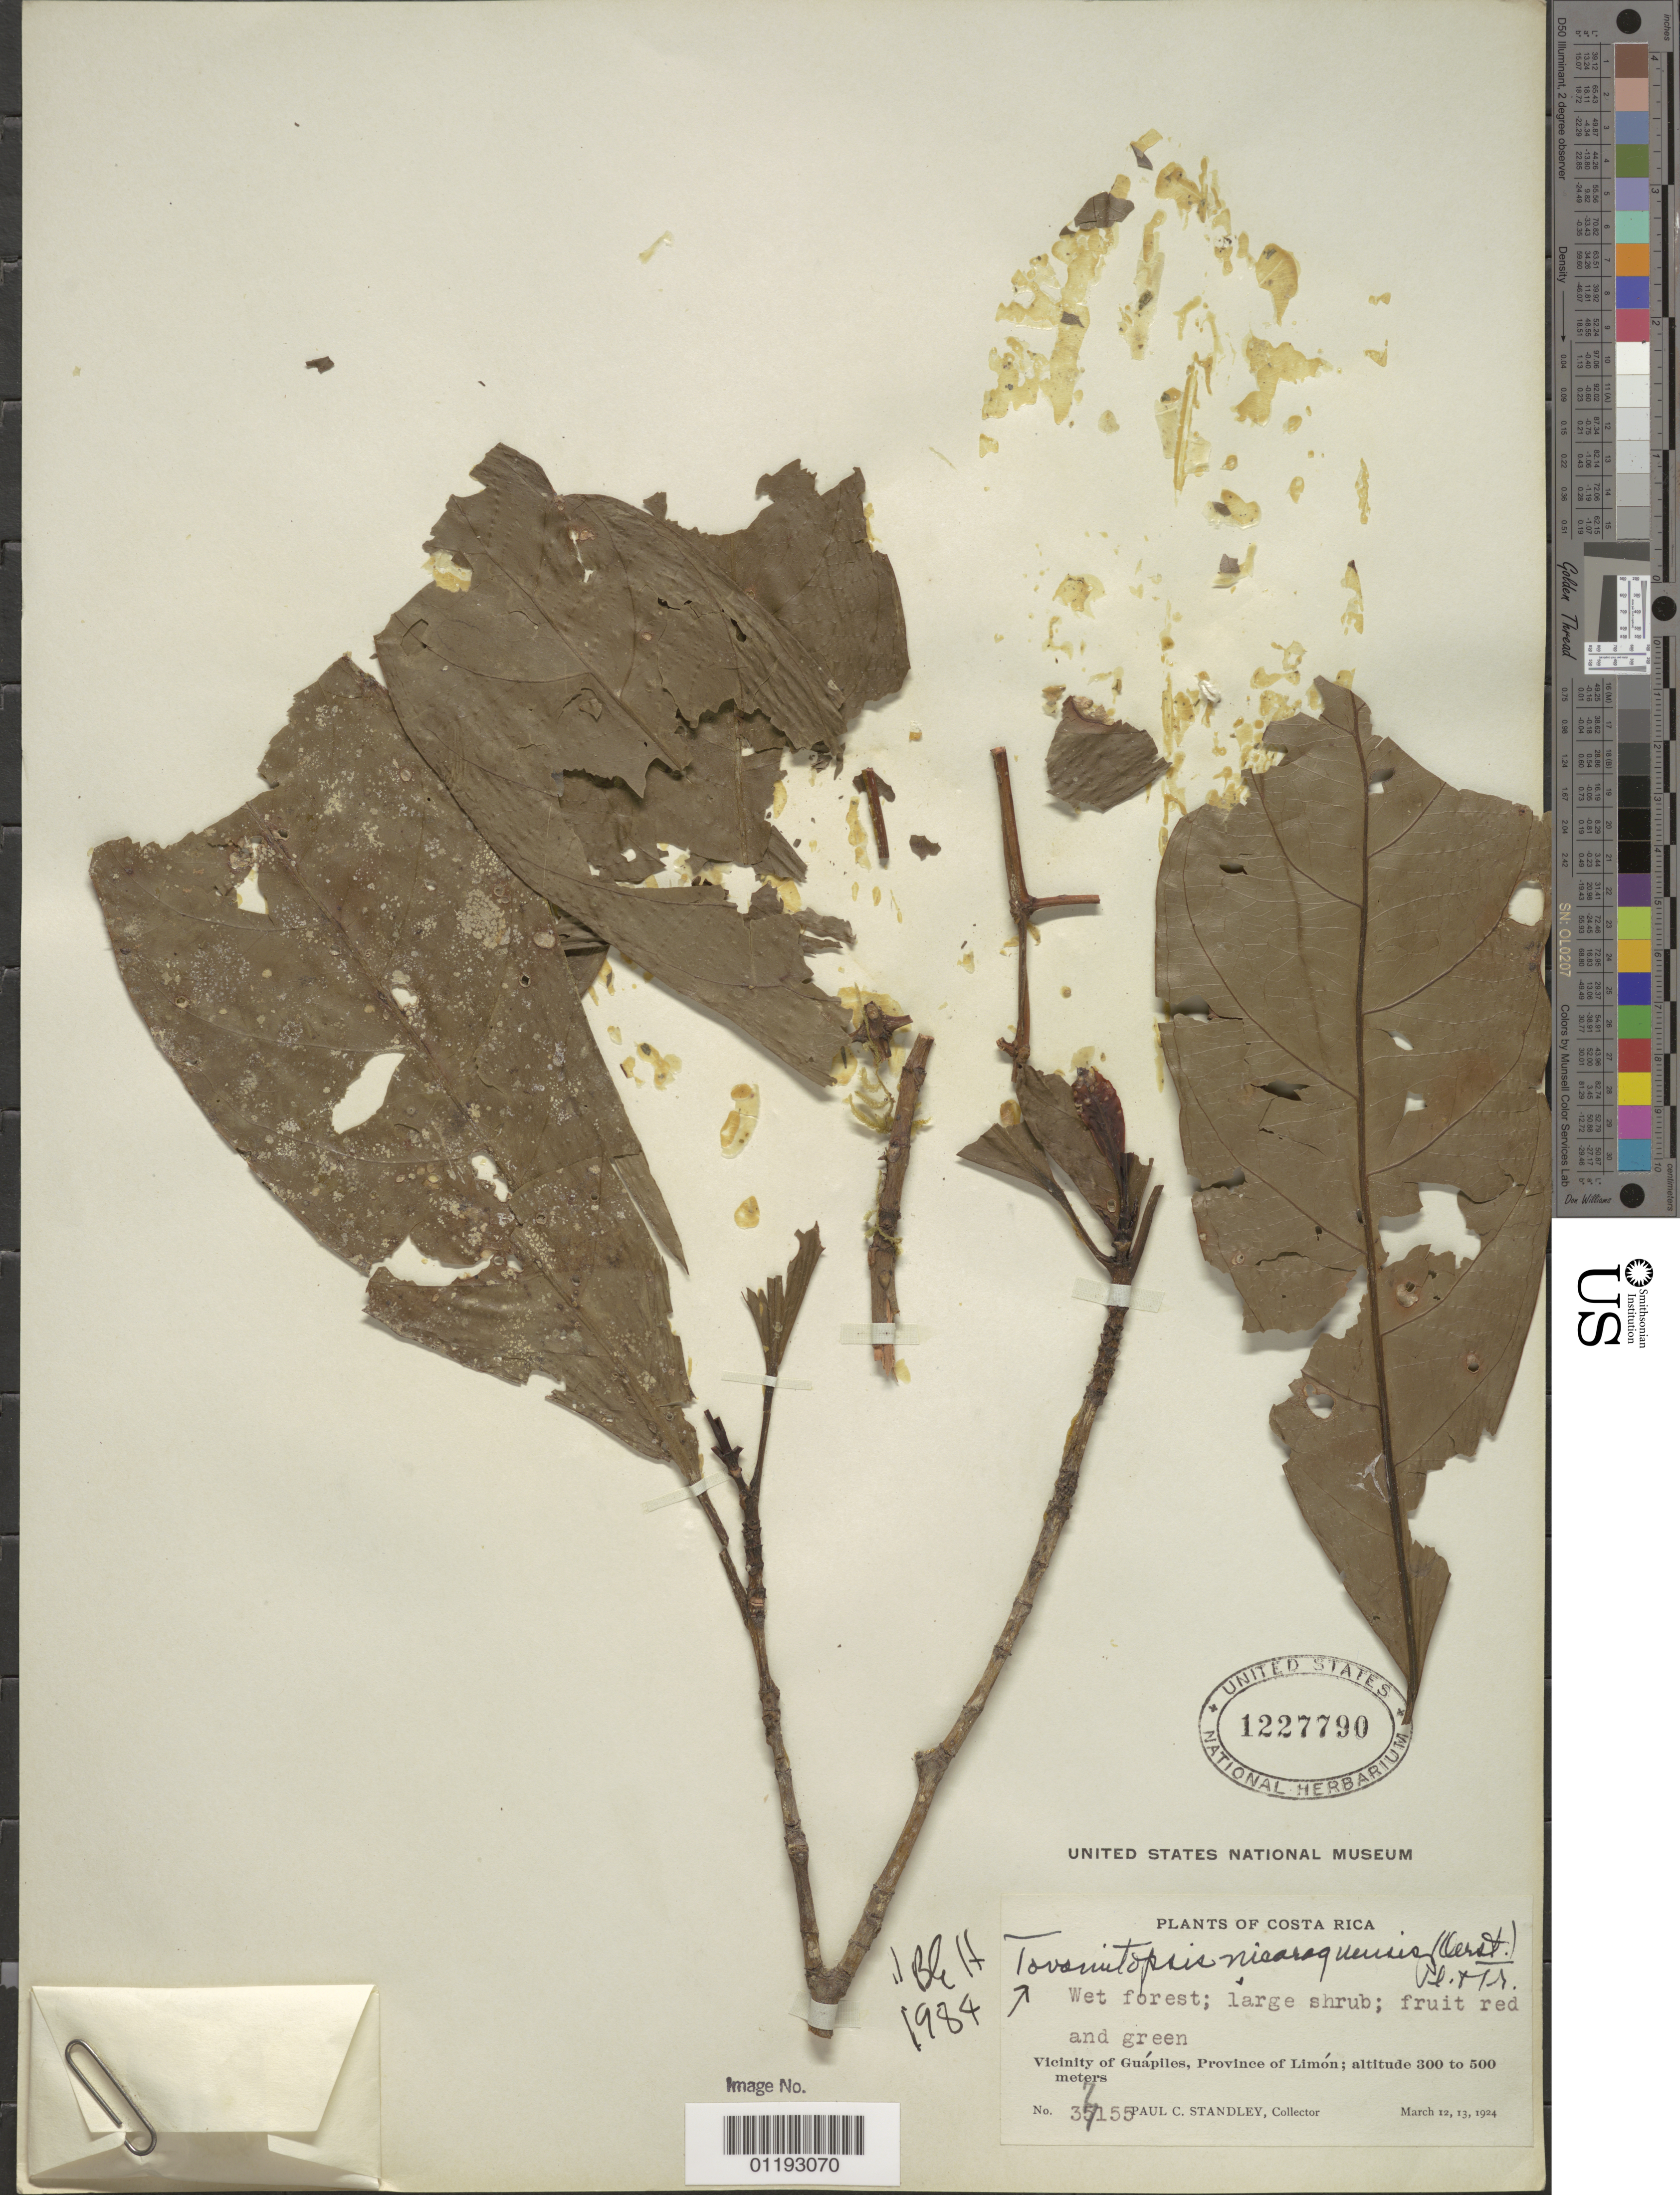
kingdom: Plantae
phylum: Tracheophyta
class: Magnoliopsida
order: Malpighiales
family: Clusiaceae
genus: Tovomitopsis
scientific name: Tovomitopsis nicaraguensis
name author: Oerst. ex Triana & Planch.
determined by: Hammel, --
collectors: P. C. Standley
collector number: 37155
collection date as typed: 12 Mar 1924 to 13 Mar 1924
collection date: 1924-03-12/1924-03-13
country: Costa Rica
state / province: Limón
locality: Vicinity of Guapiles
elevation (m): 300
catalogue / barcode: US 1227790